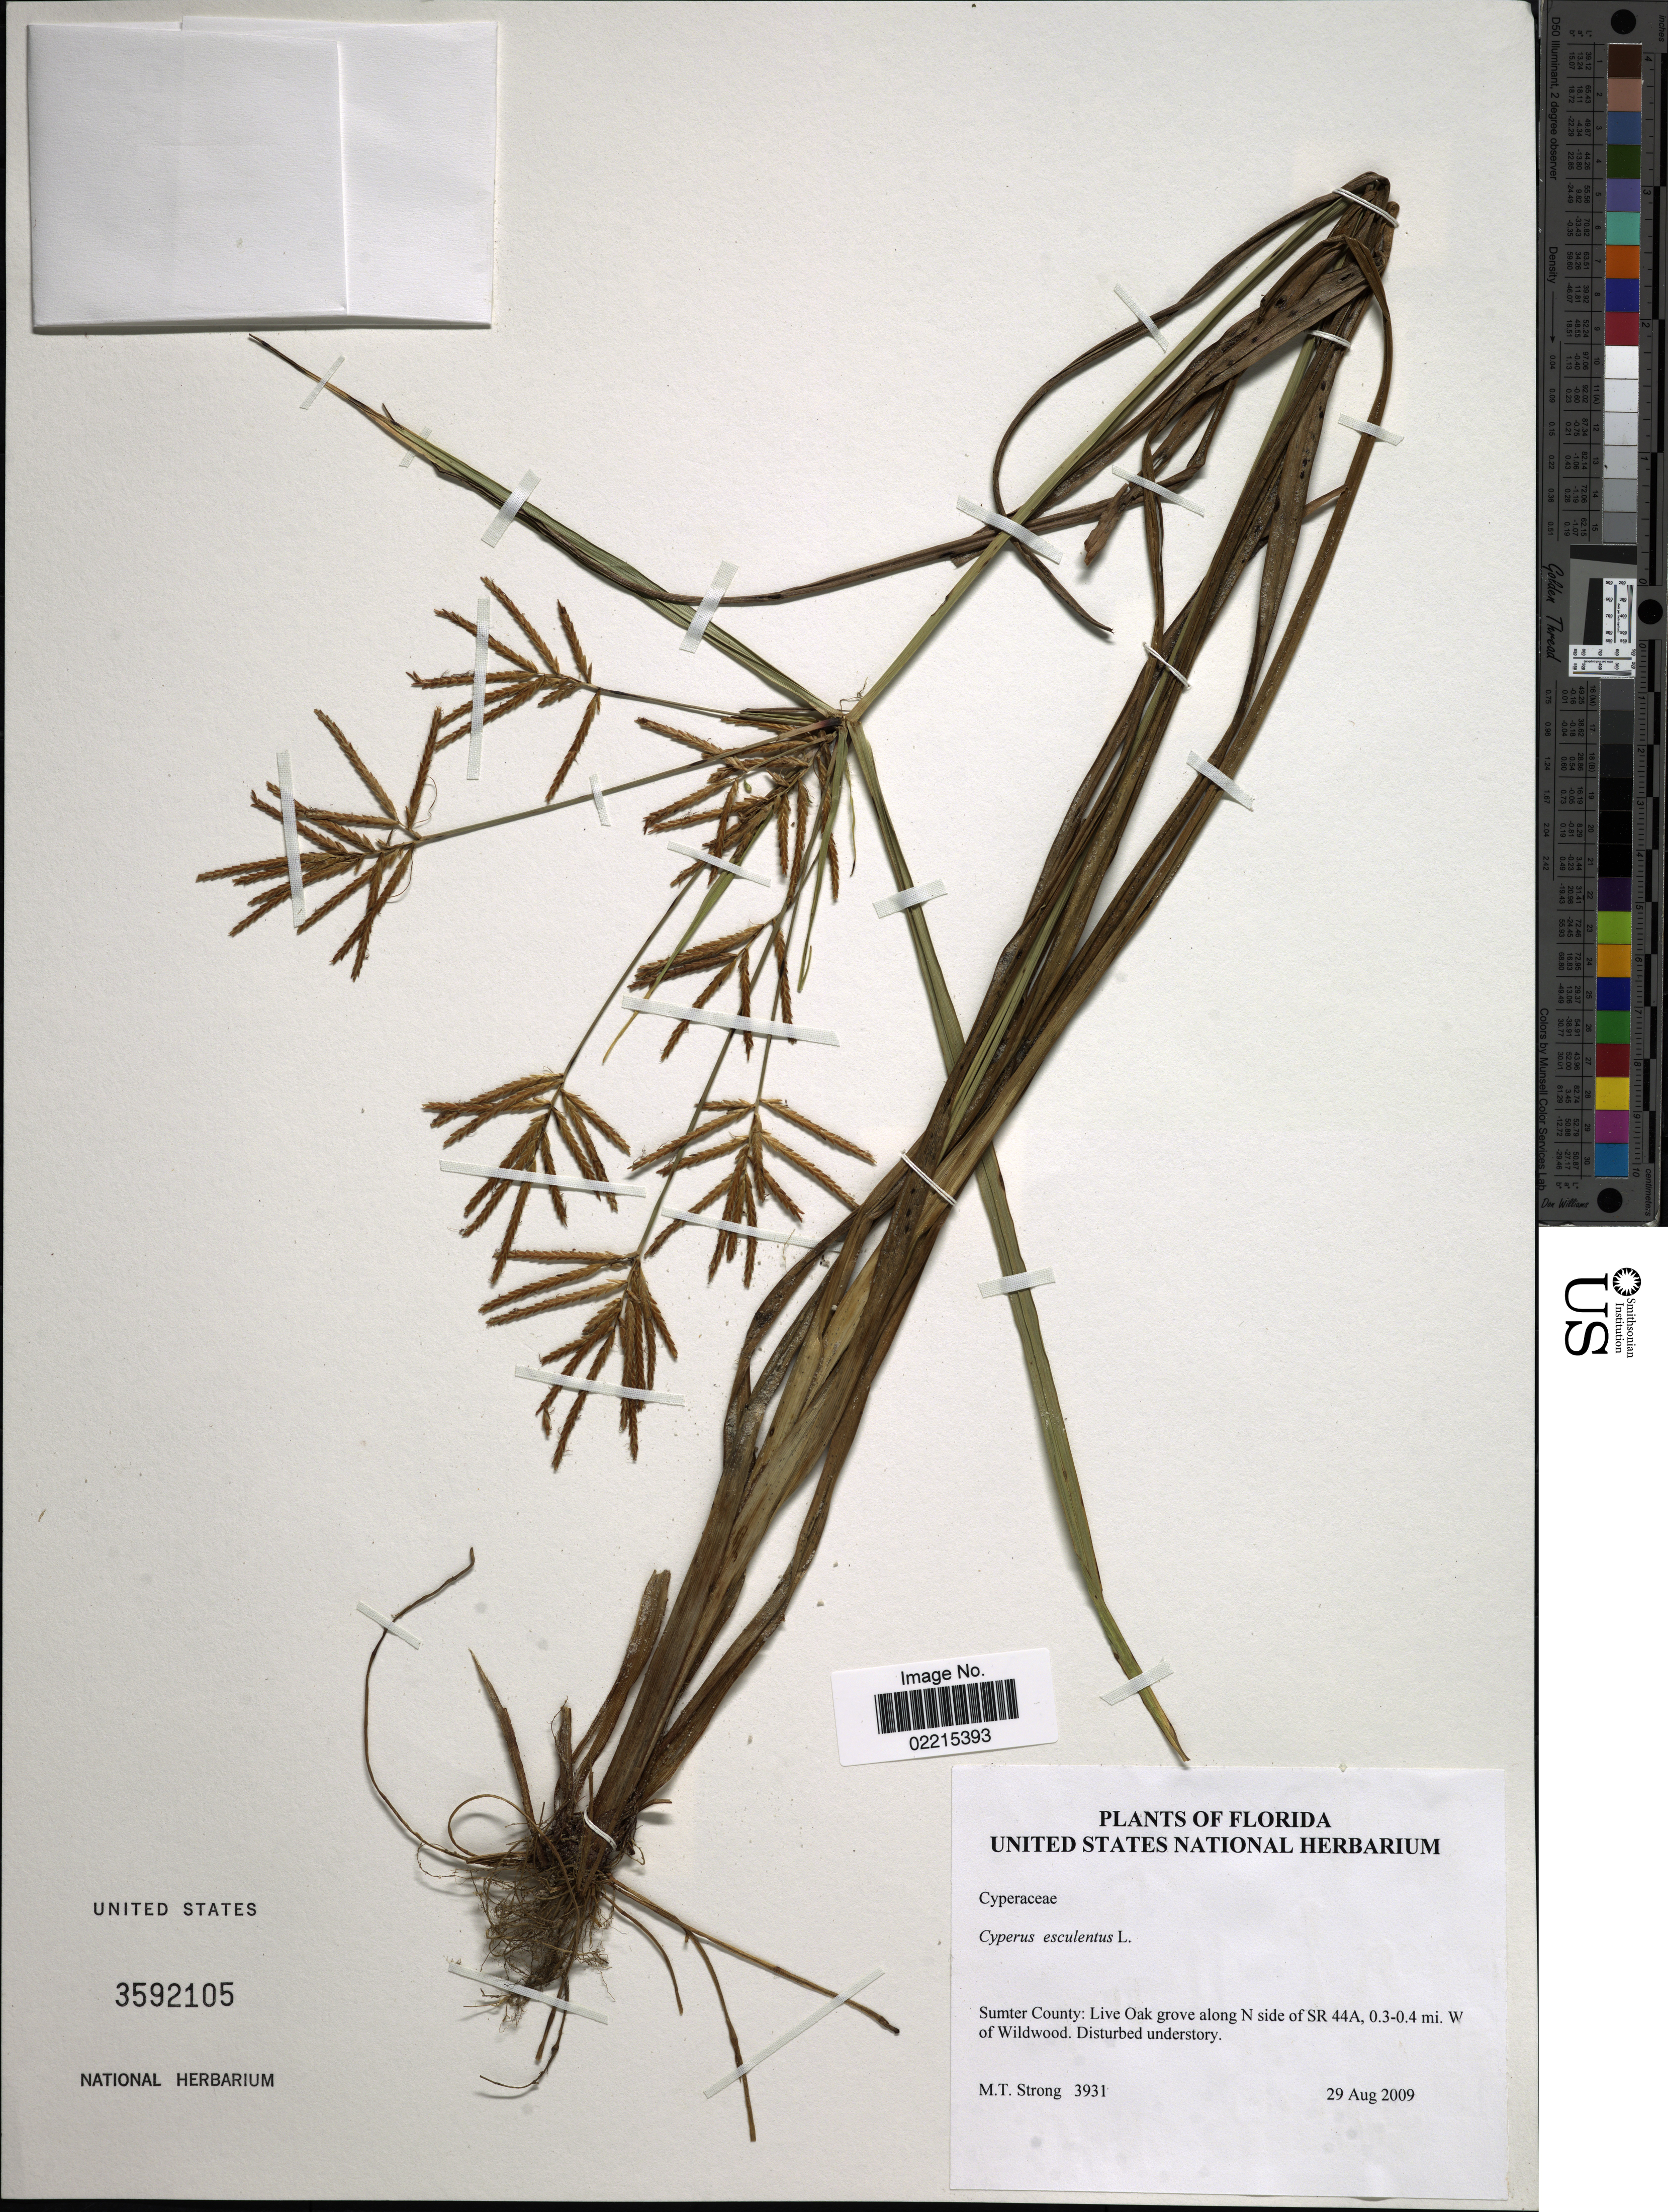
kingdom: Plantae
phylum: Tracheophyta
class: Liliopsida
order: Poales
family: Cyperaceae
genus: Cyperus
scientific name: Cyperus esculentus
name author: L.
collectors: M. T. Strong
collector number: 3931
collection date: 2009-08-29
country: United States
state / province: Florida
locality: Sumter County: live Oak grove along N side of Sr 44A, 0.3-0.4 mi. W of Wildwood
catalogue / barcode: US 3592105